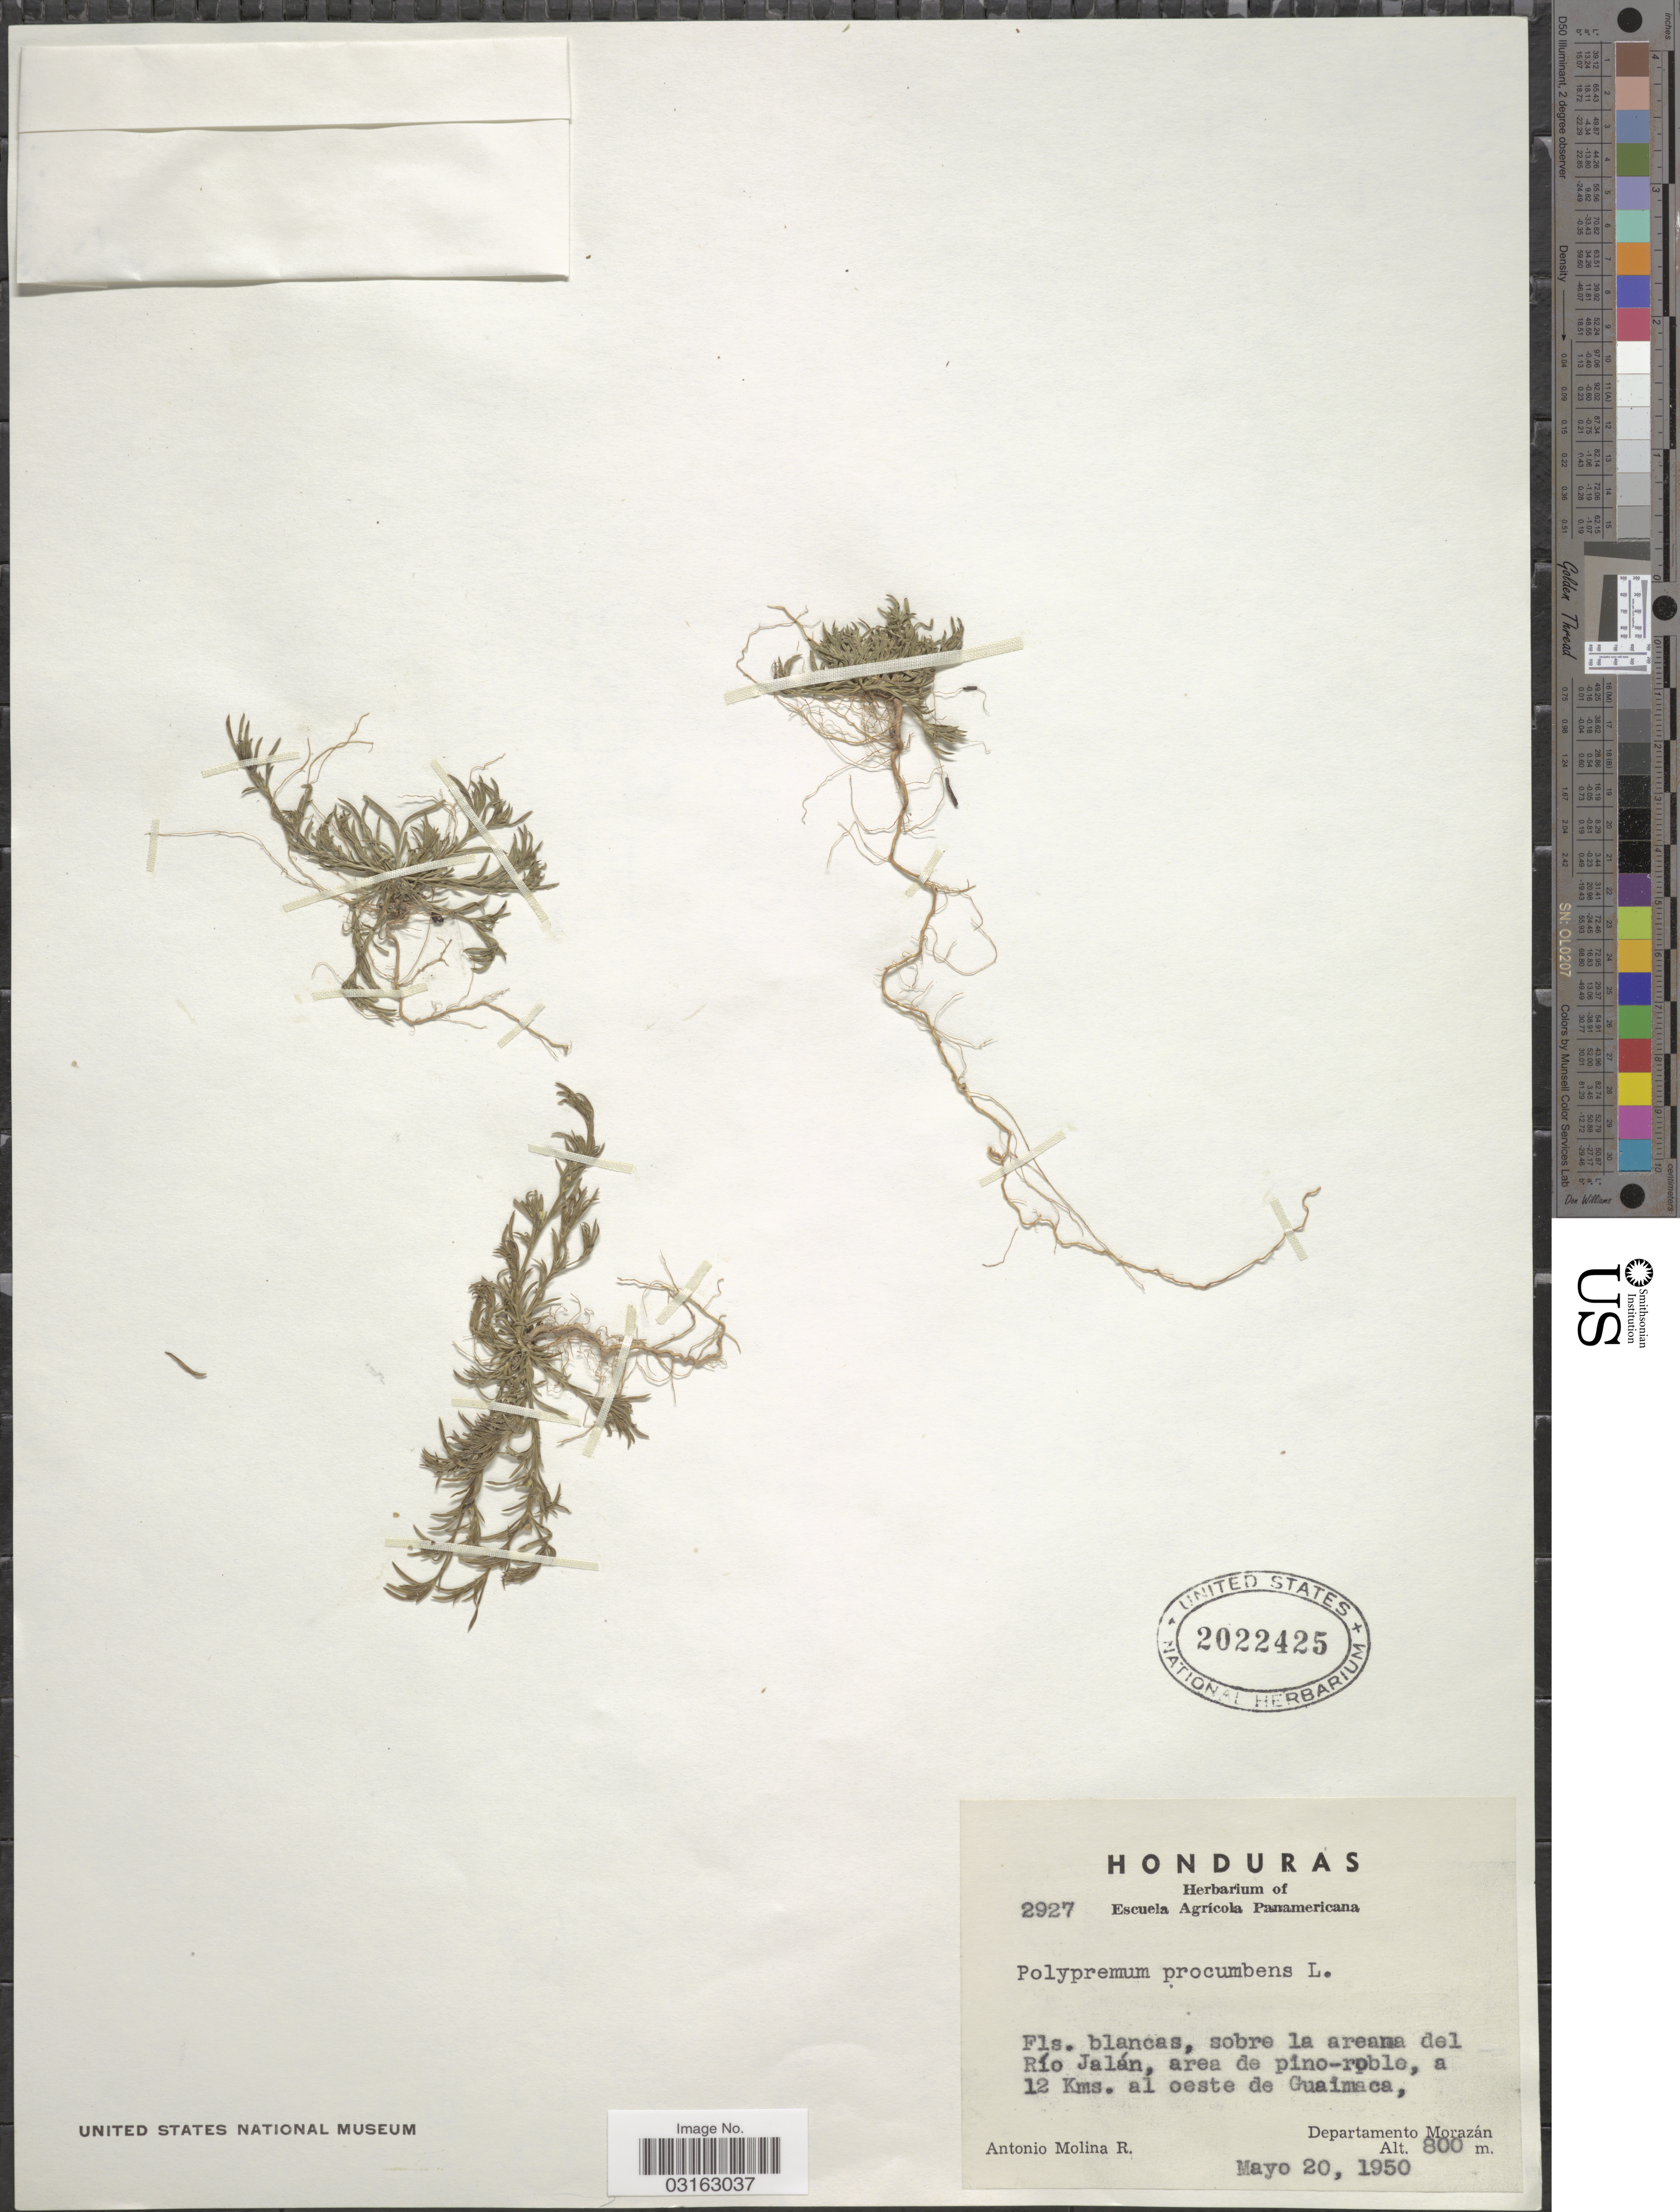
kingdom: Plantae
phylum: Tracheophyta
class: Magnoliopsida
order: Lamiales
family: Tetrachondraceae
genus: Polypremum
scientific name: Polypremum procumbens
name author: L.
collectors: A. Molina R.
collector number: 2927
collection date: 1950-05-20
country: Honduras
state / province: Fco. Morazán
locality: Area de pino-roble, a 12 Kms. al oeste de Guaimaca, Departamento Morazán.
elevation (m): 800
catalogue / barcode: US 2022425